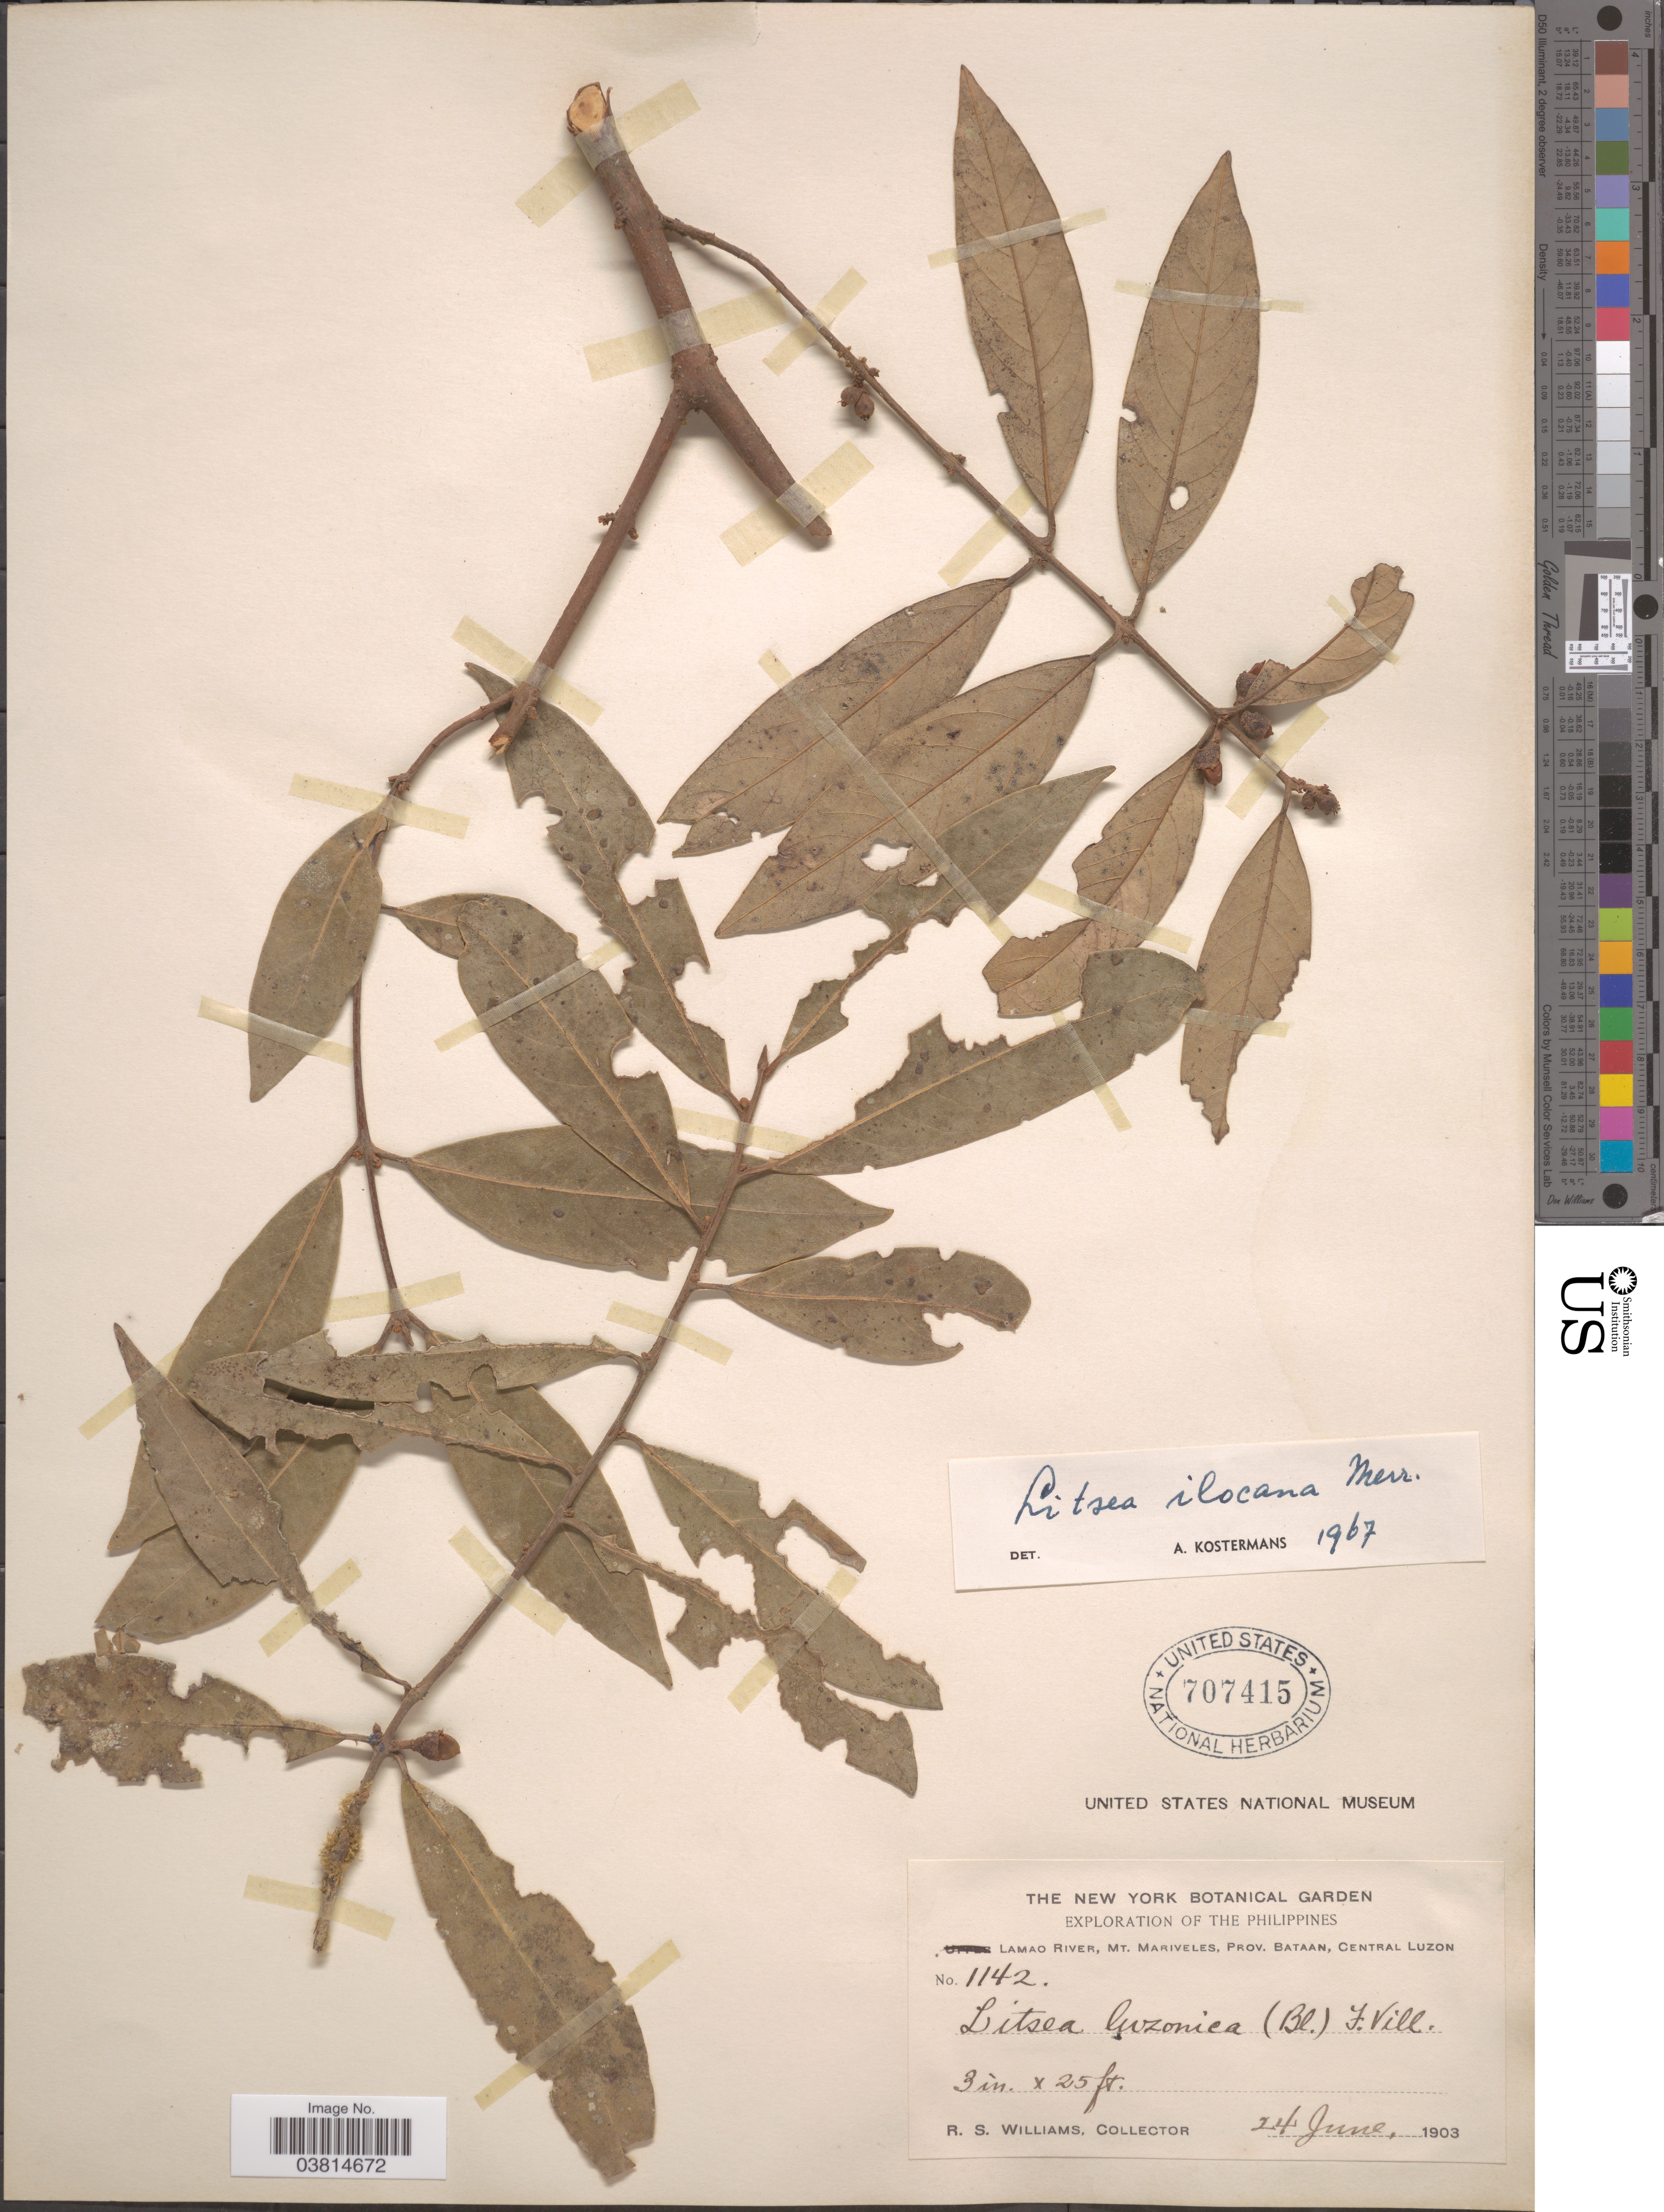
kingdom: Plantae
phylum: Tracheophyta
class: Magnoliopsida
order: Laurales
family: Lauraceae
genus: Litsea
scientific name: Litsea ilocana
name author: Merr.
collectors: R. S. Williams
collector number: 1142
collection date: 1903-06-24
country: Philippines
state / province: Central Luzon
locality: Lamao River, Mt. Mariveles, Prov. Bataan.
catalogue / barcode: US 707415